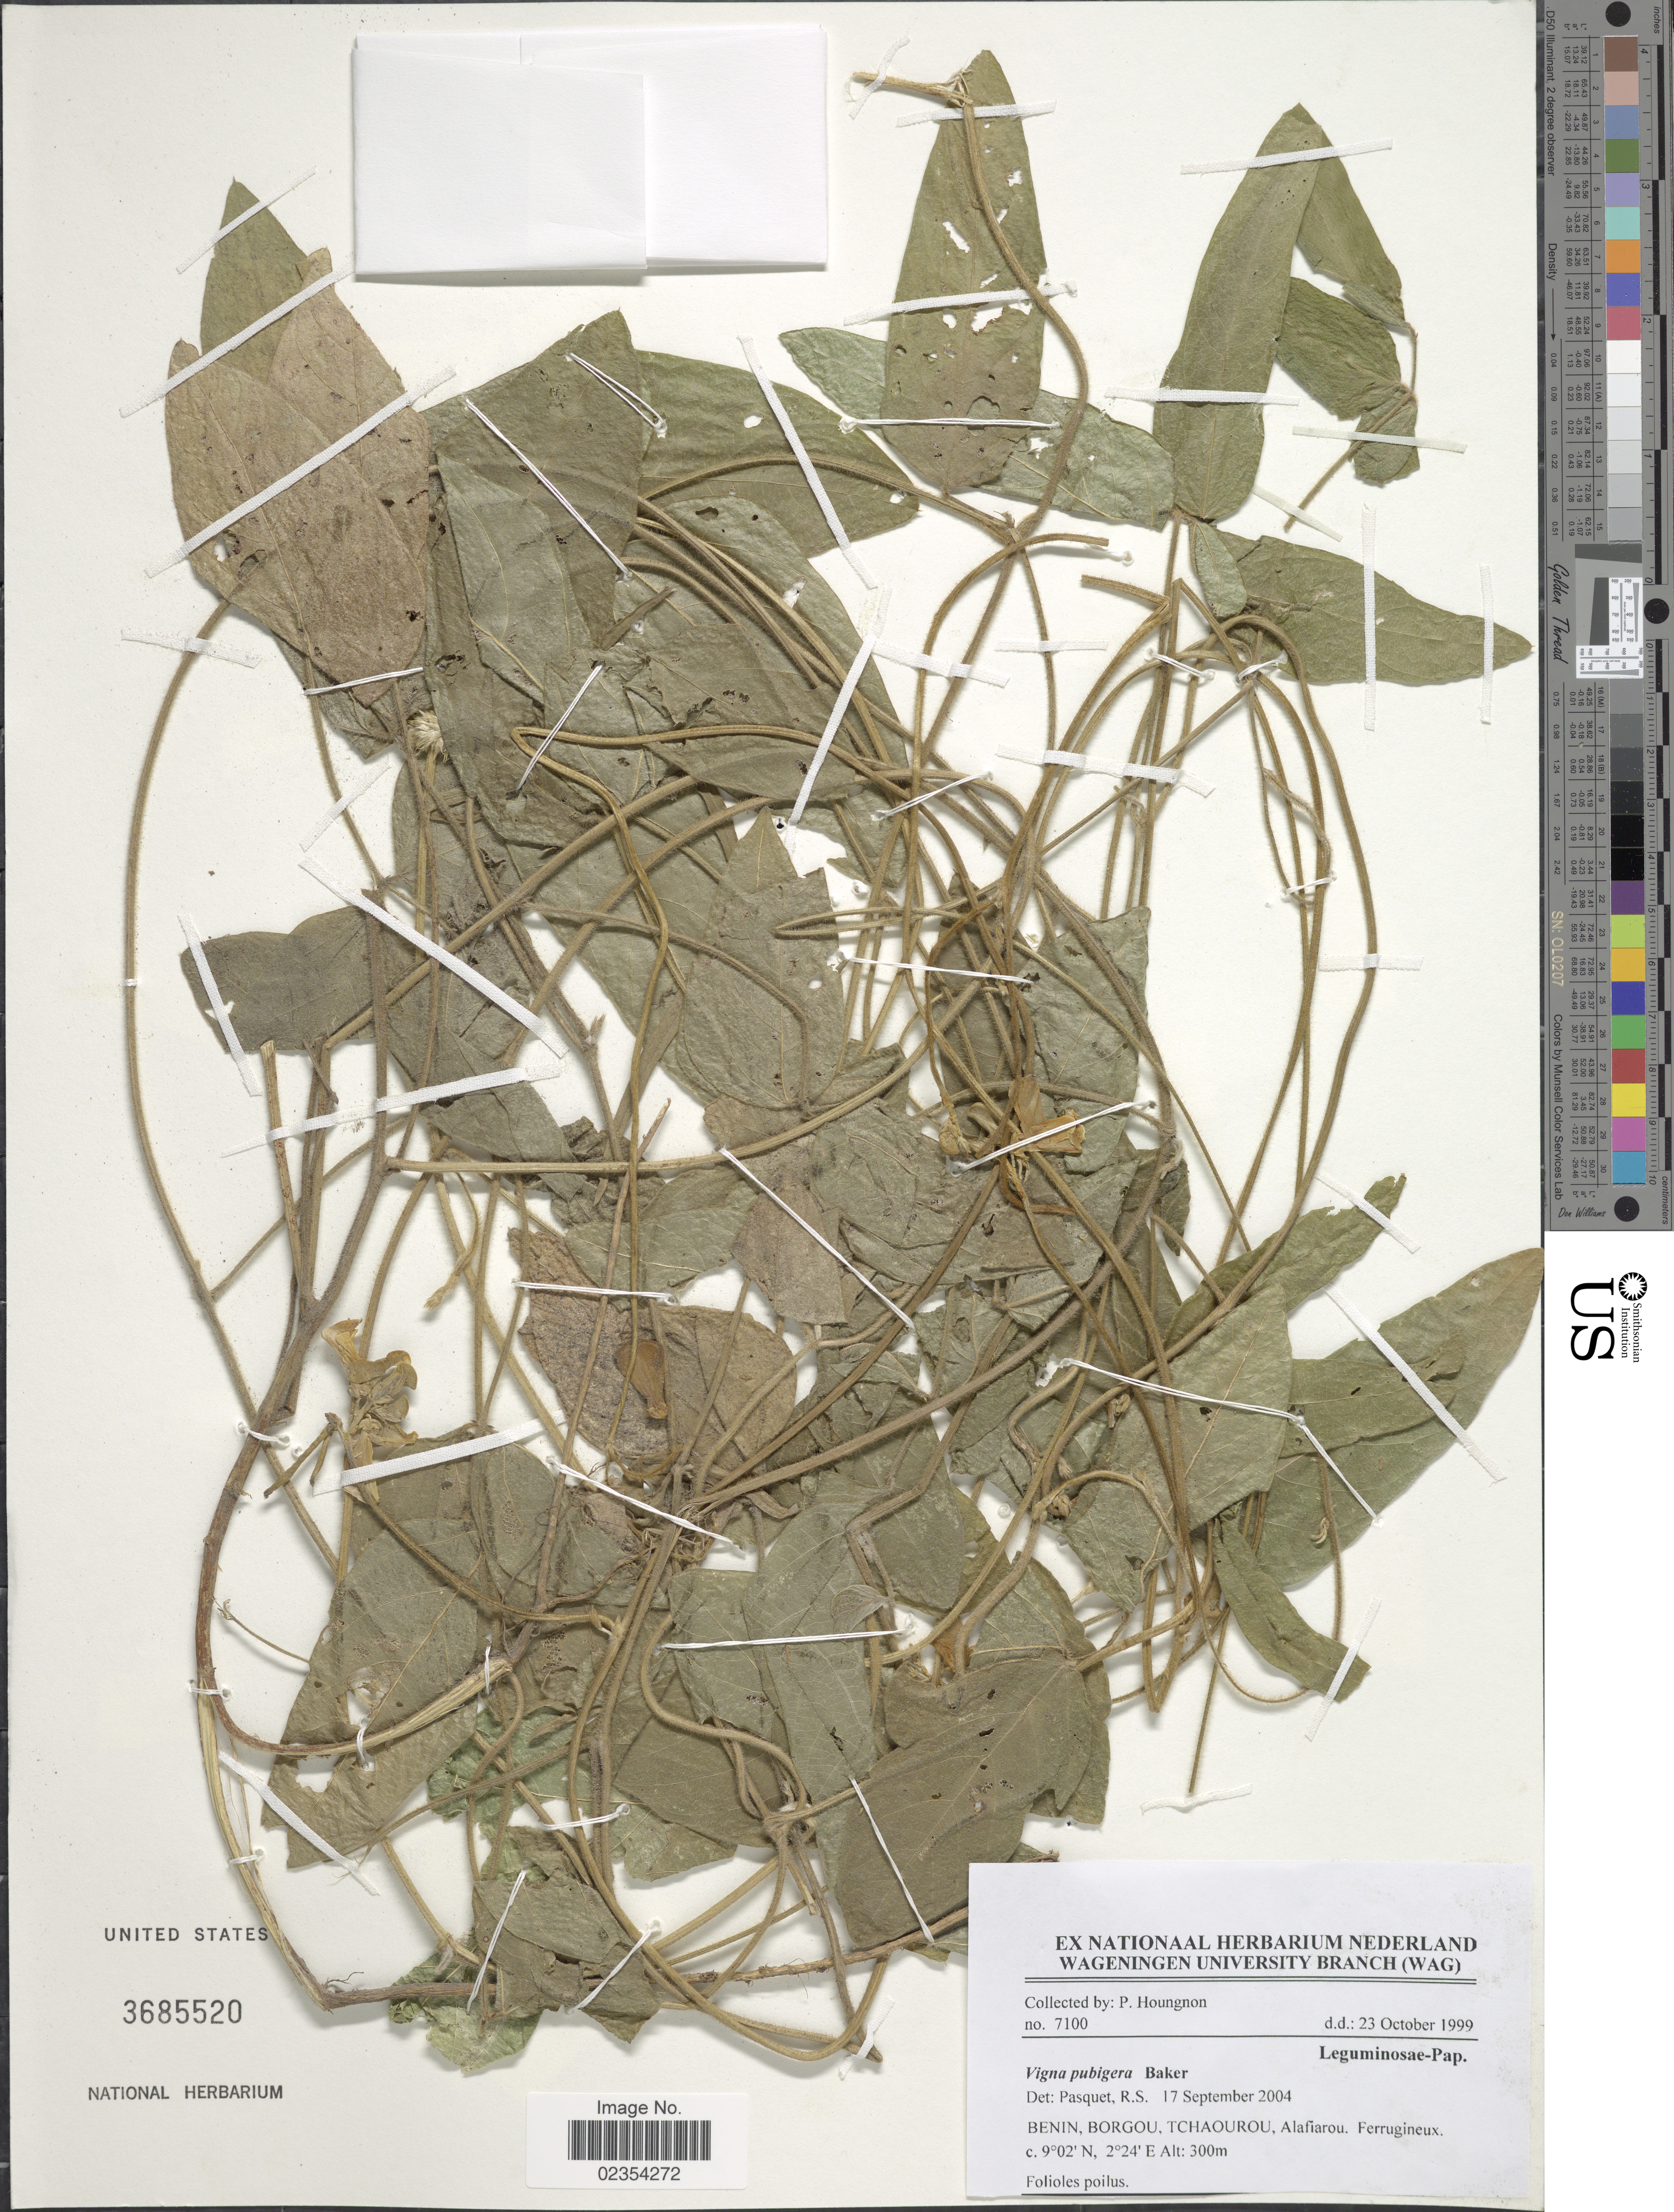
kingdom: Plantae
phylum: Tracheophyta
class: Magnoliopsida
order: Fabales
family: Fabaceae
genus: Vigna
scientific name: Vigna pubigera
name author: Baker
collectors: P. Houngnon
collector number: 7100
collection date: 1999-10-23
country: Benin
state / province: Borgou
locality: Tchaourou, Alfafiarou.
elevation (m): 300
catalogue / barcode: US 3685520